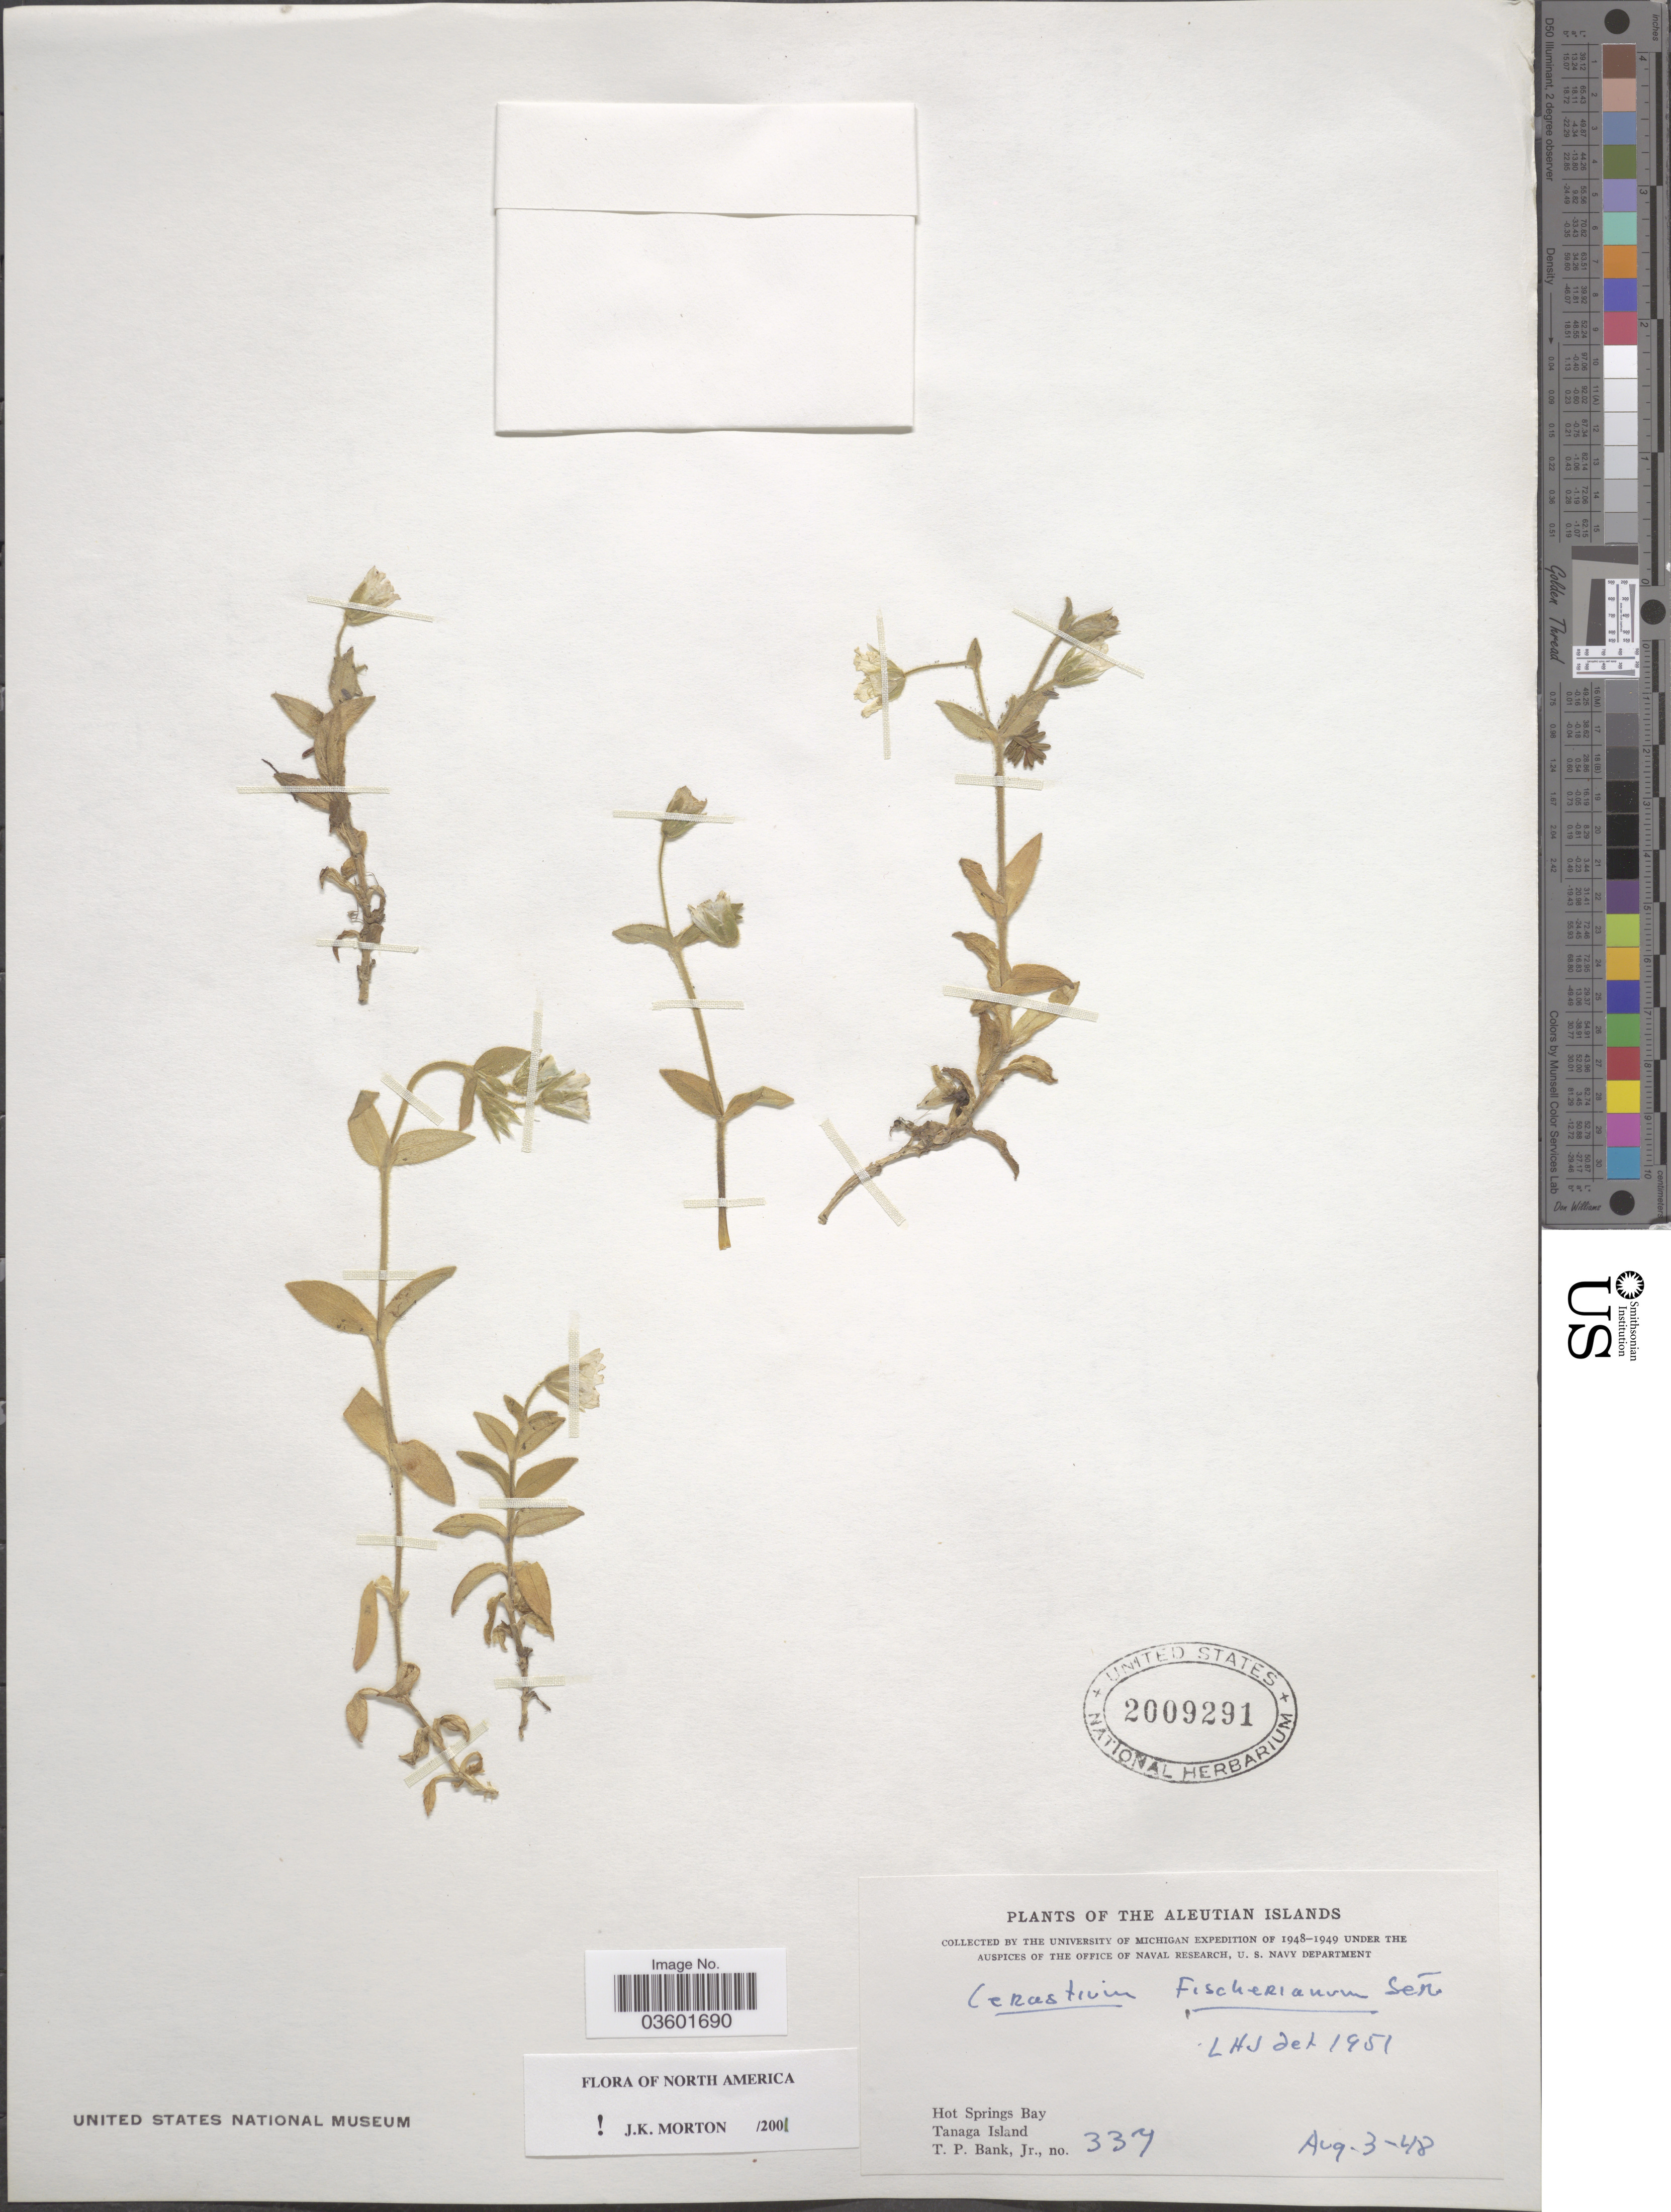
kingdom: Plantae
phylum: Tracheophyta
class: Magnoliopsida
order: Caryophyllales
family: Caryophyllaceae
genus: Cerastium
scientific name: Cerastium fischerianum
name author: Ser.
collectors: T. Bank Jr.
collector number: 337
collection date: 1948-08-03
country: United States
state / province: Alaska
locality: Aleutian Islands. Hot Springs Bay. Tanaga Island.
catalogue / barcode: US 2009291